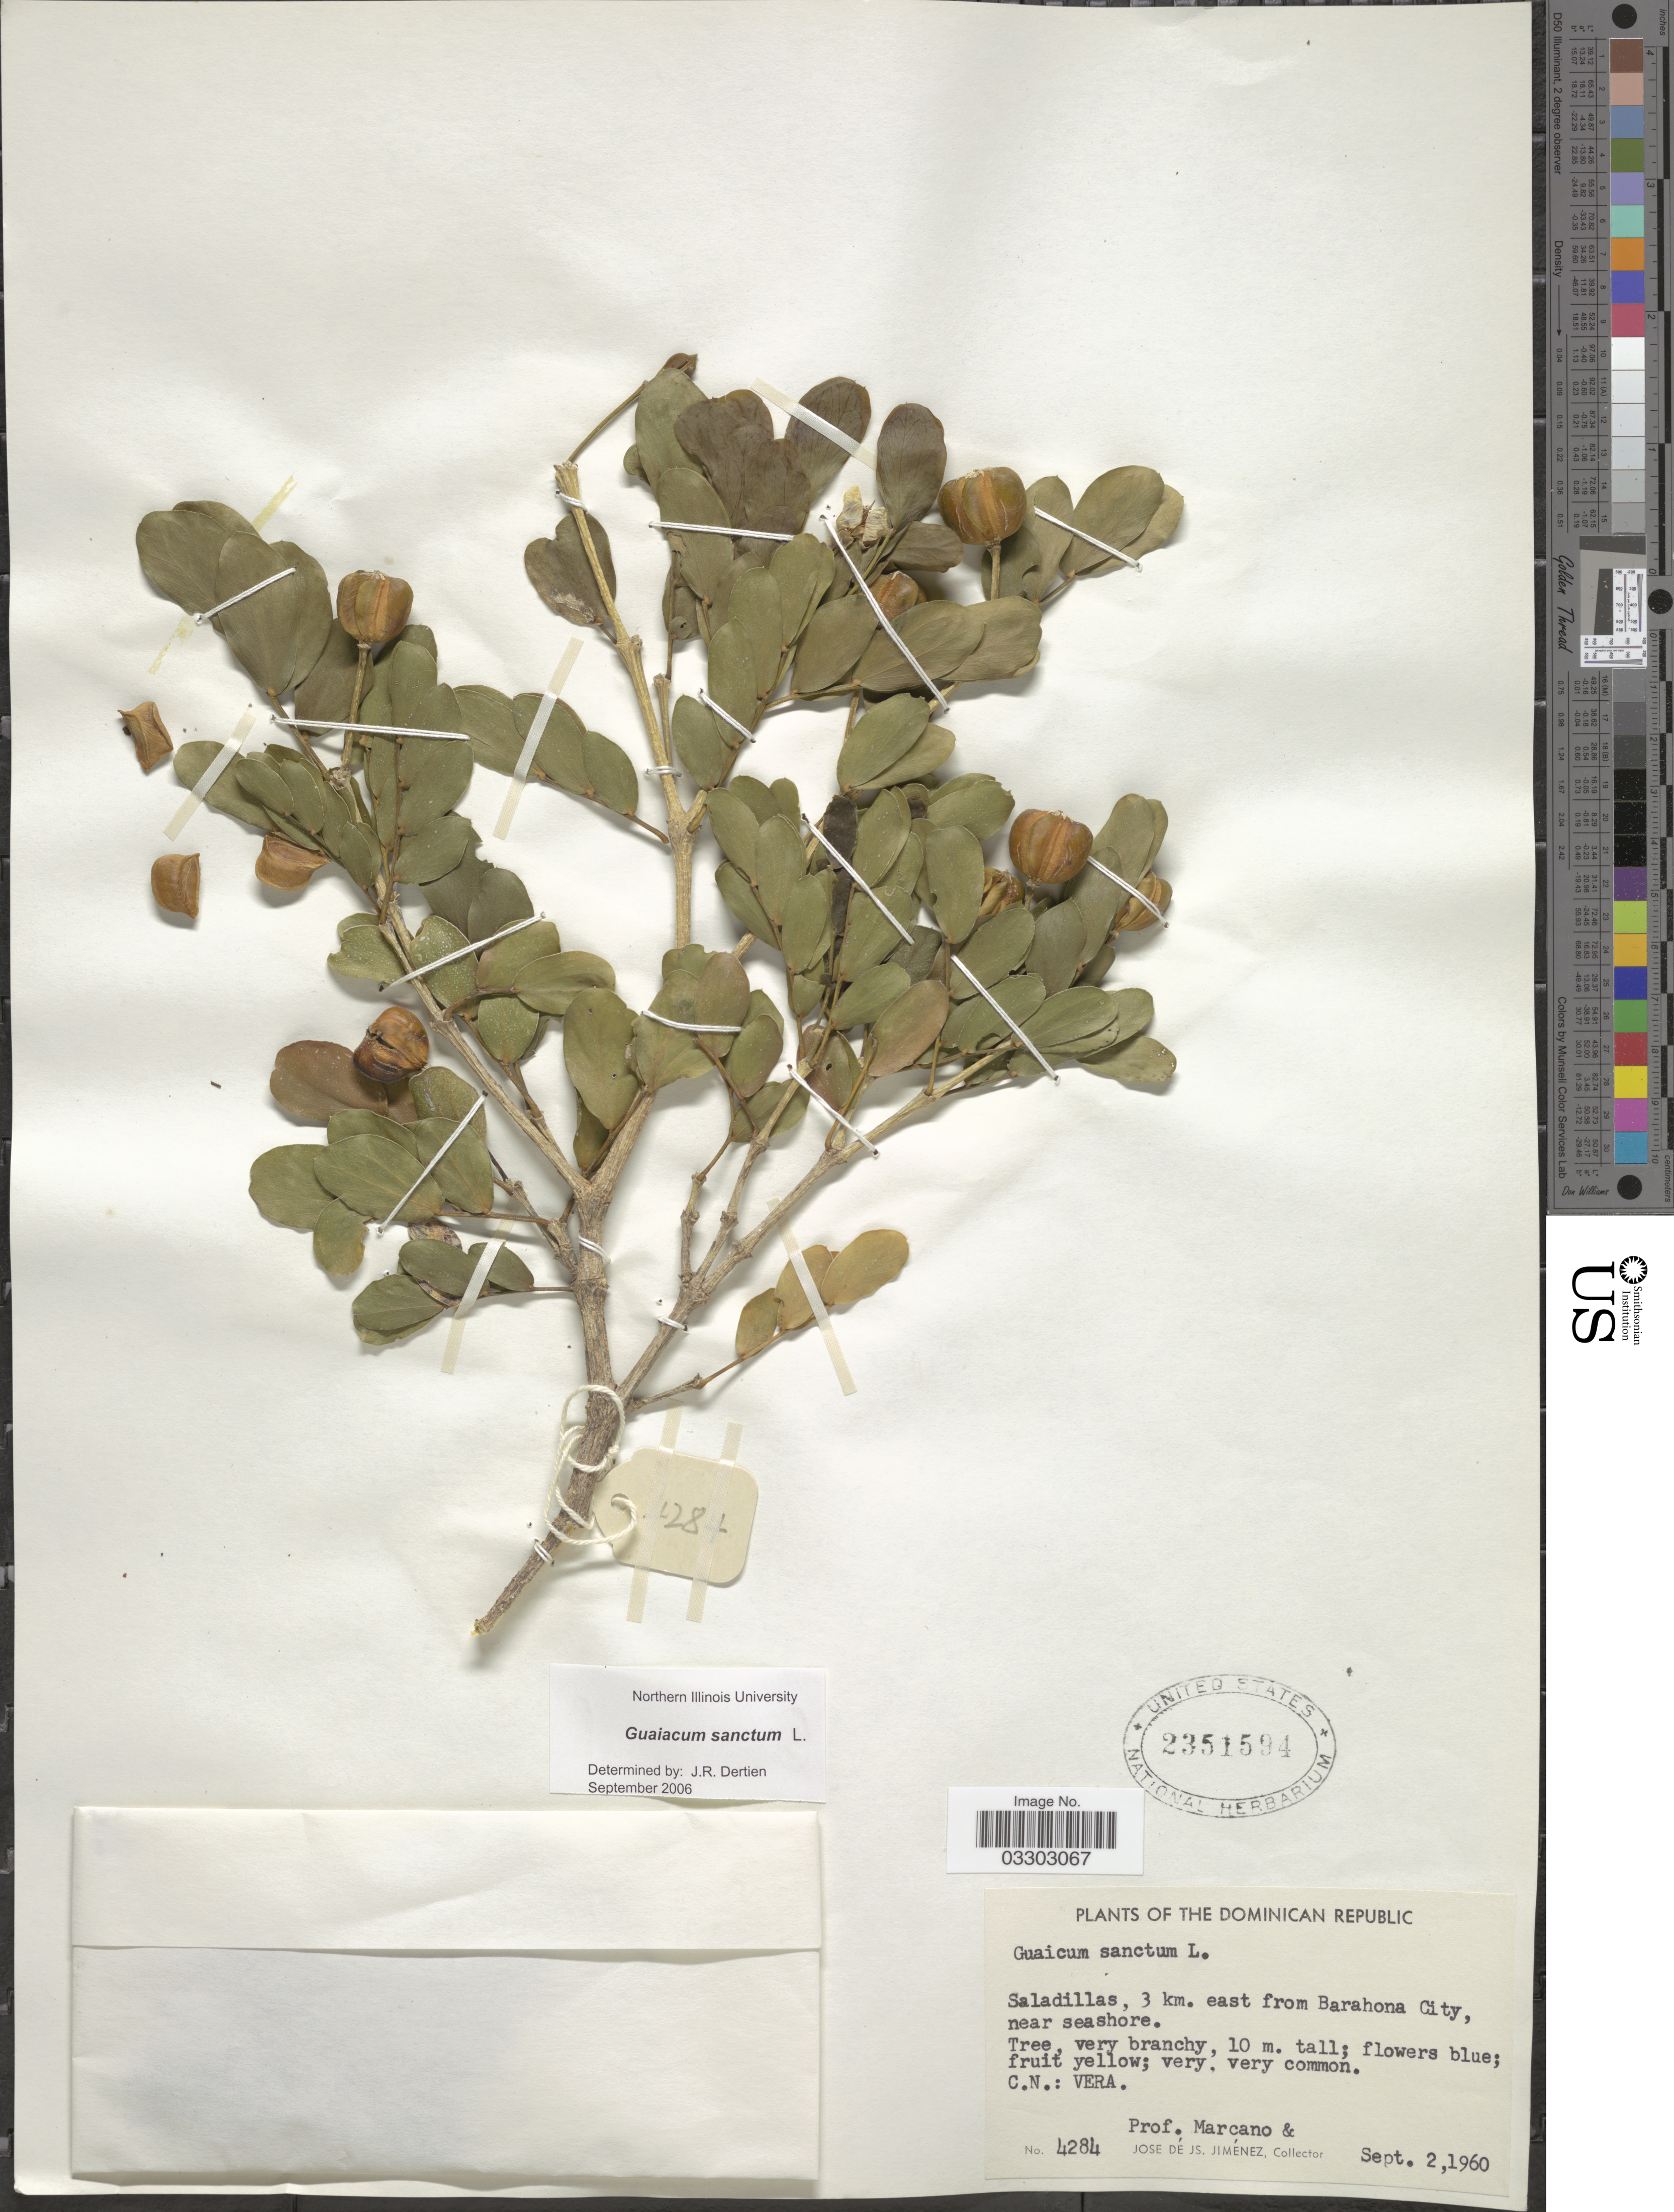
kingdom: Plantae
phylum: Tracheophyta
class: Magnoliopsida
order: Zygophyllales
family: Zygophyllaceae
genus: Guaiacum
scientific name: Guaiacum sanctum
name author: L.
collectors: P. Marcano & J. J. Jiménez Almonte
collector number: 4284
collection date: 1960-09-02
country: Dominican Republic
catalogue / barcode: US 2351594